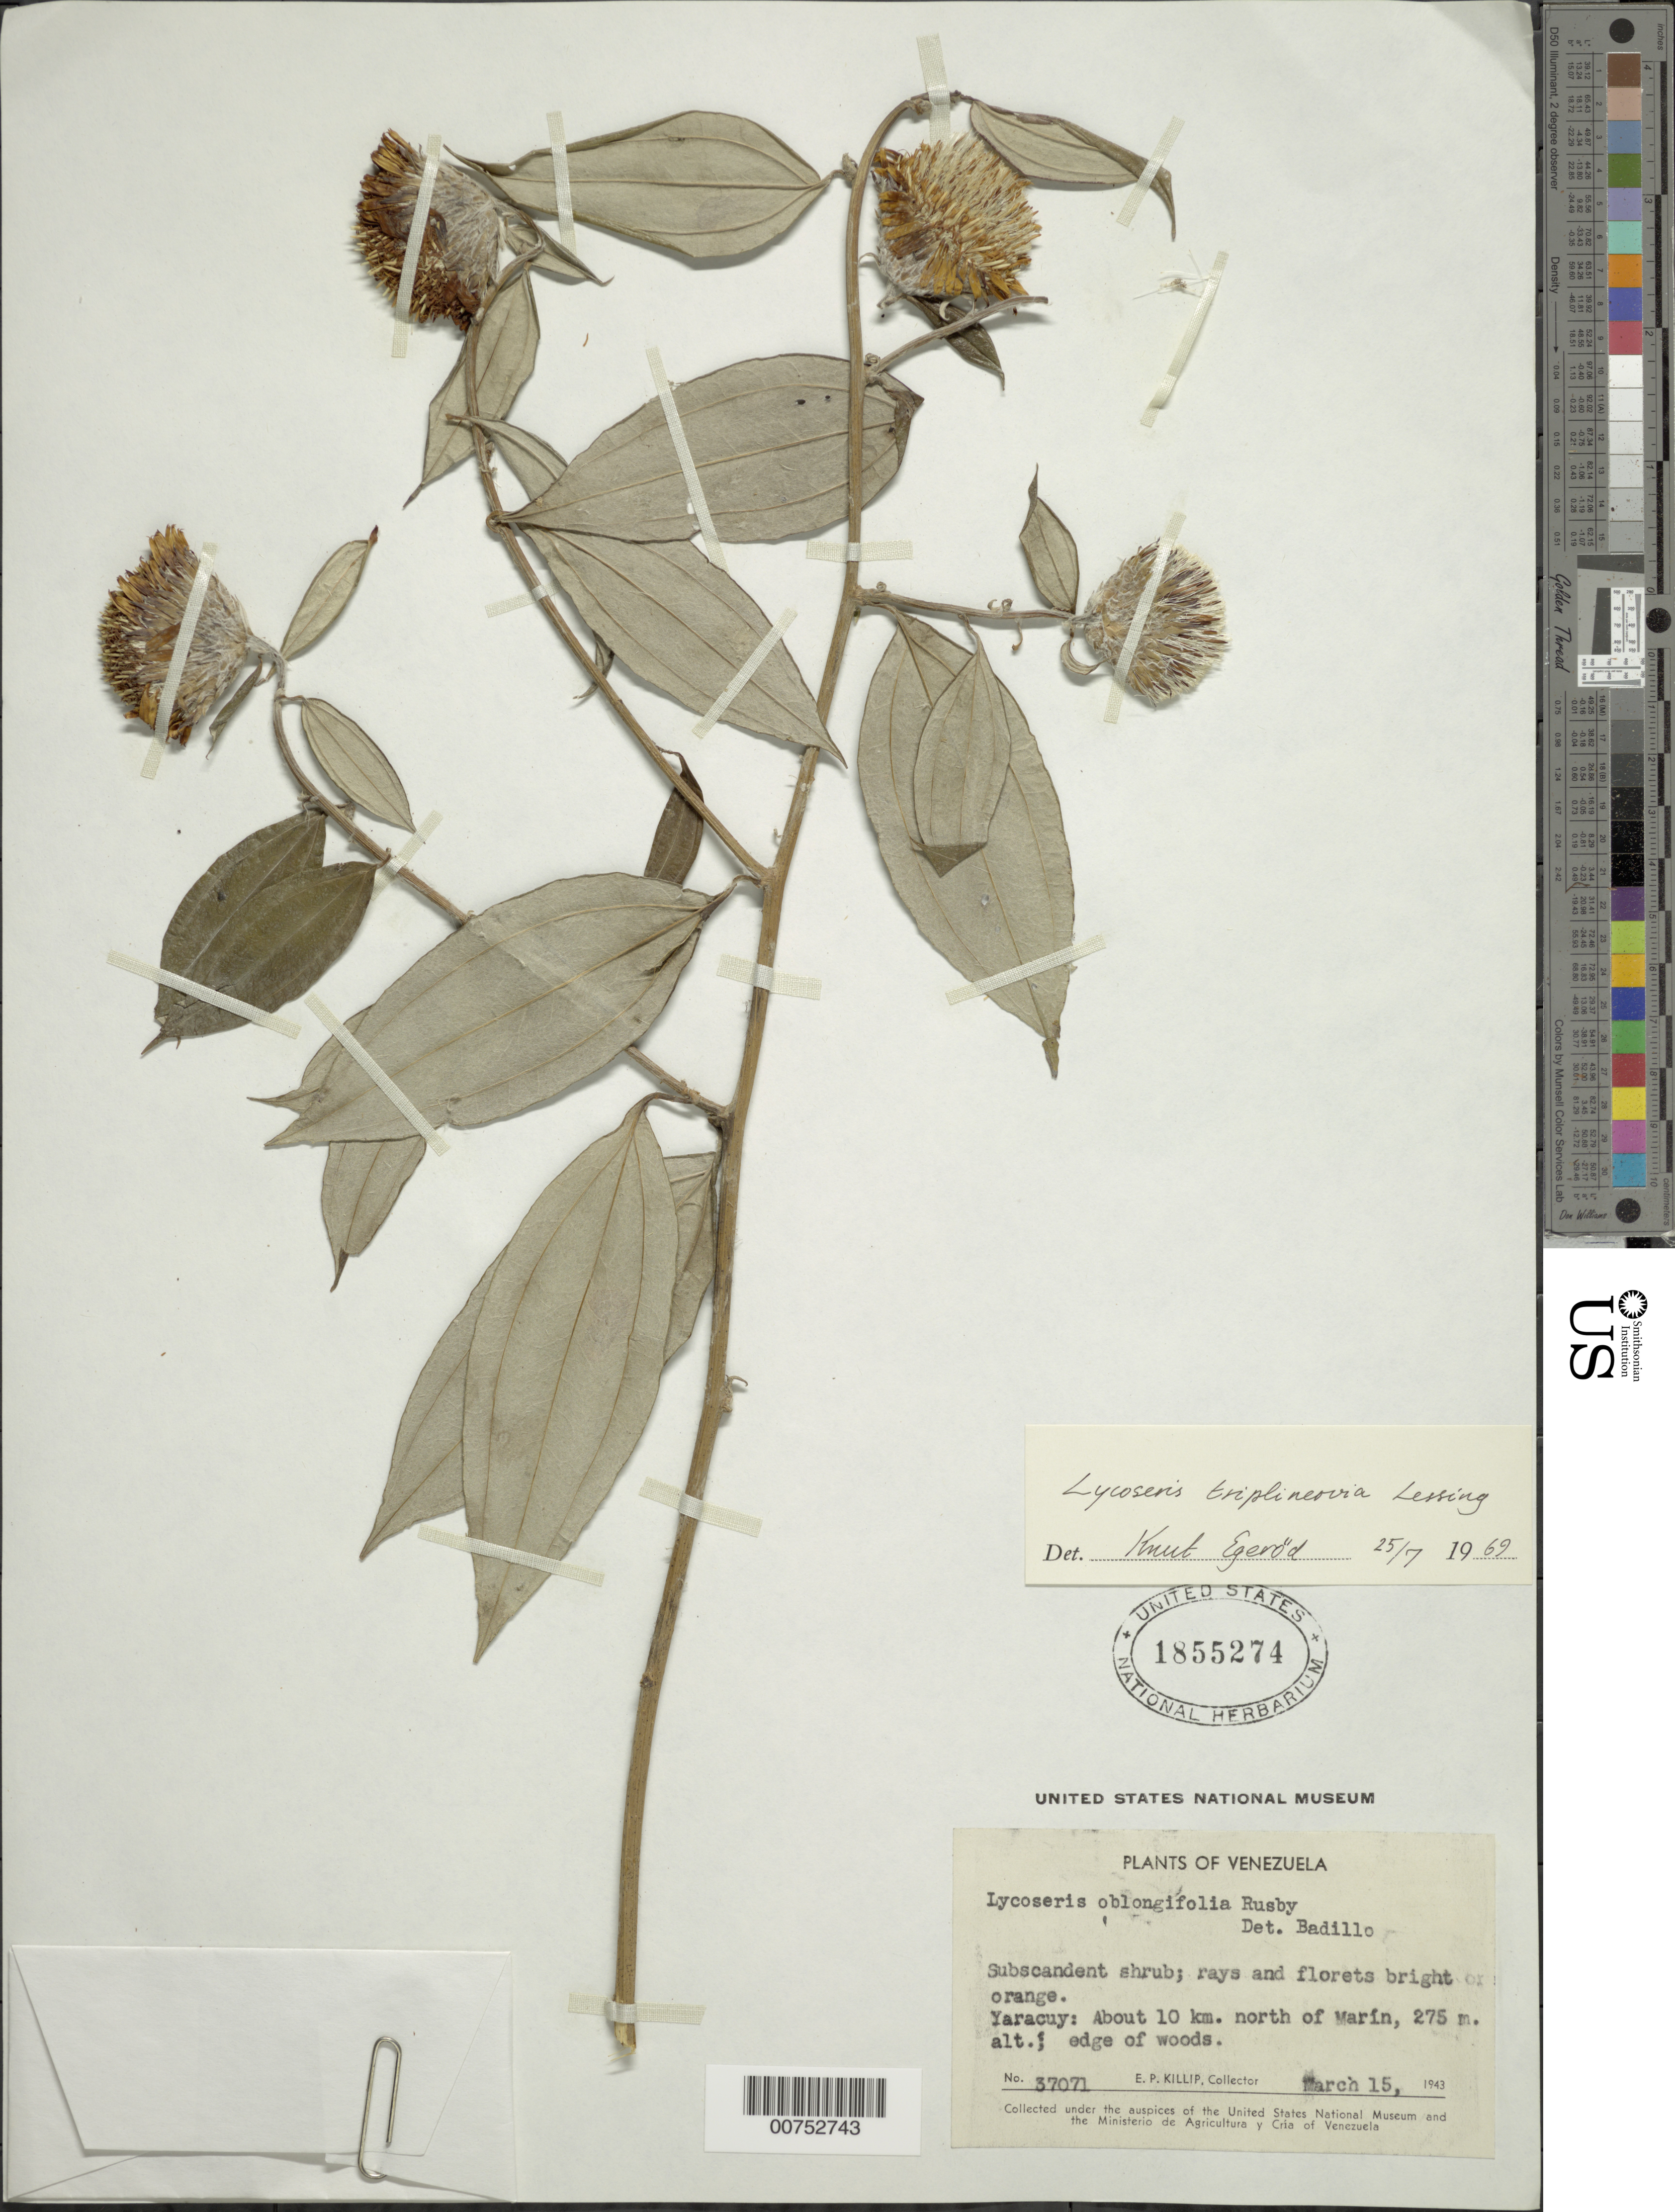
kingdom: Plantae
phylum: Tracheophyta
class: Magnoliopsida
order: Asterales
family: Asteraceae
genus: Lycoseris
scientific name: Lycoseris triplinervia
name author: Less.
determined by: Egerod, Knut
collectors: E. P. Killip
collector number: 37071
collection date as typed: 15-Mar-43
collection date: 1943-03-15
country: Venezuela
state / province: Yaracuy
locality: Marín, about 10 km N of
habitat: Edge of woods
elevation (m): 275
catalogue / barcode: US 1855274